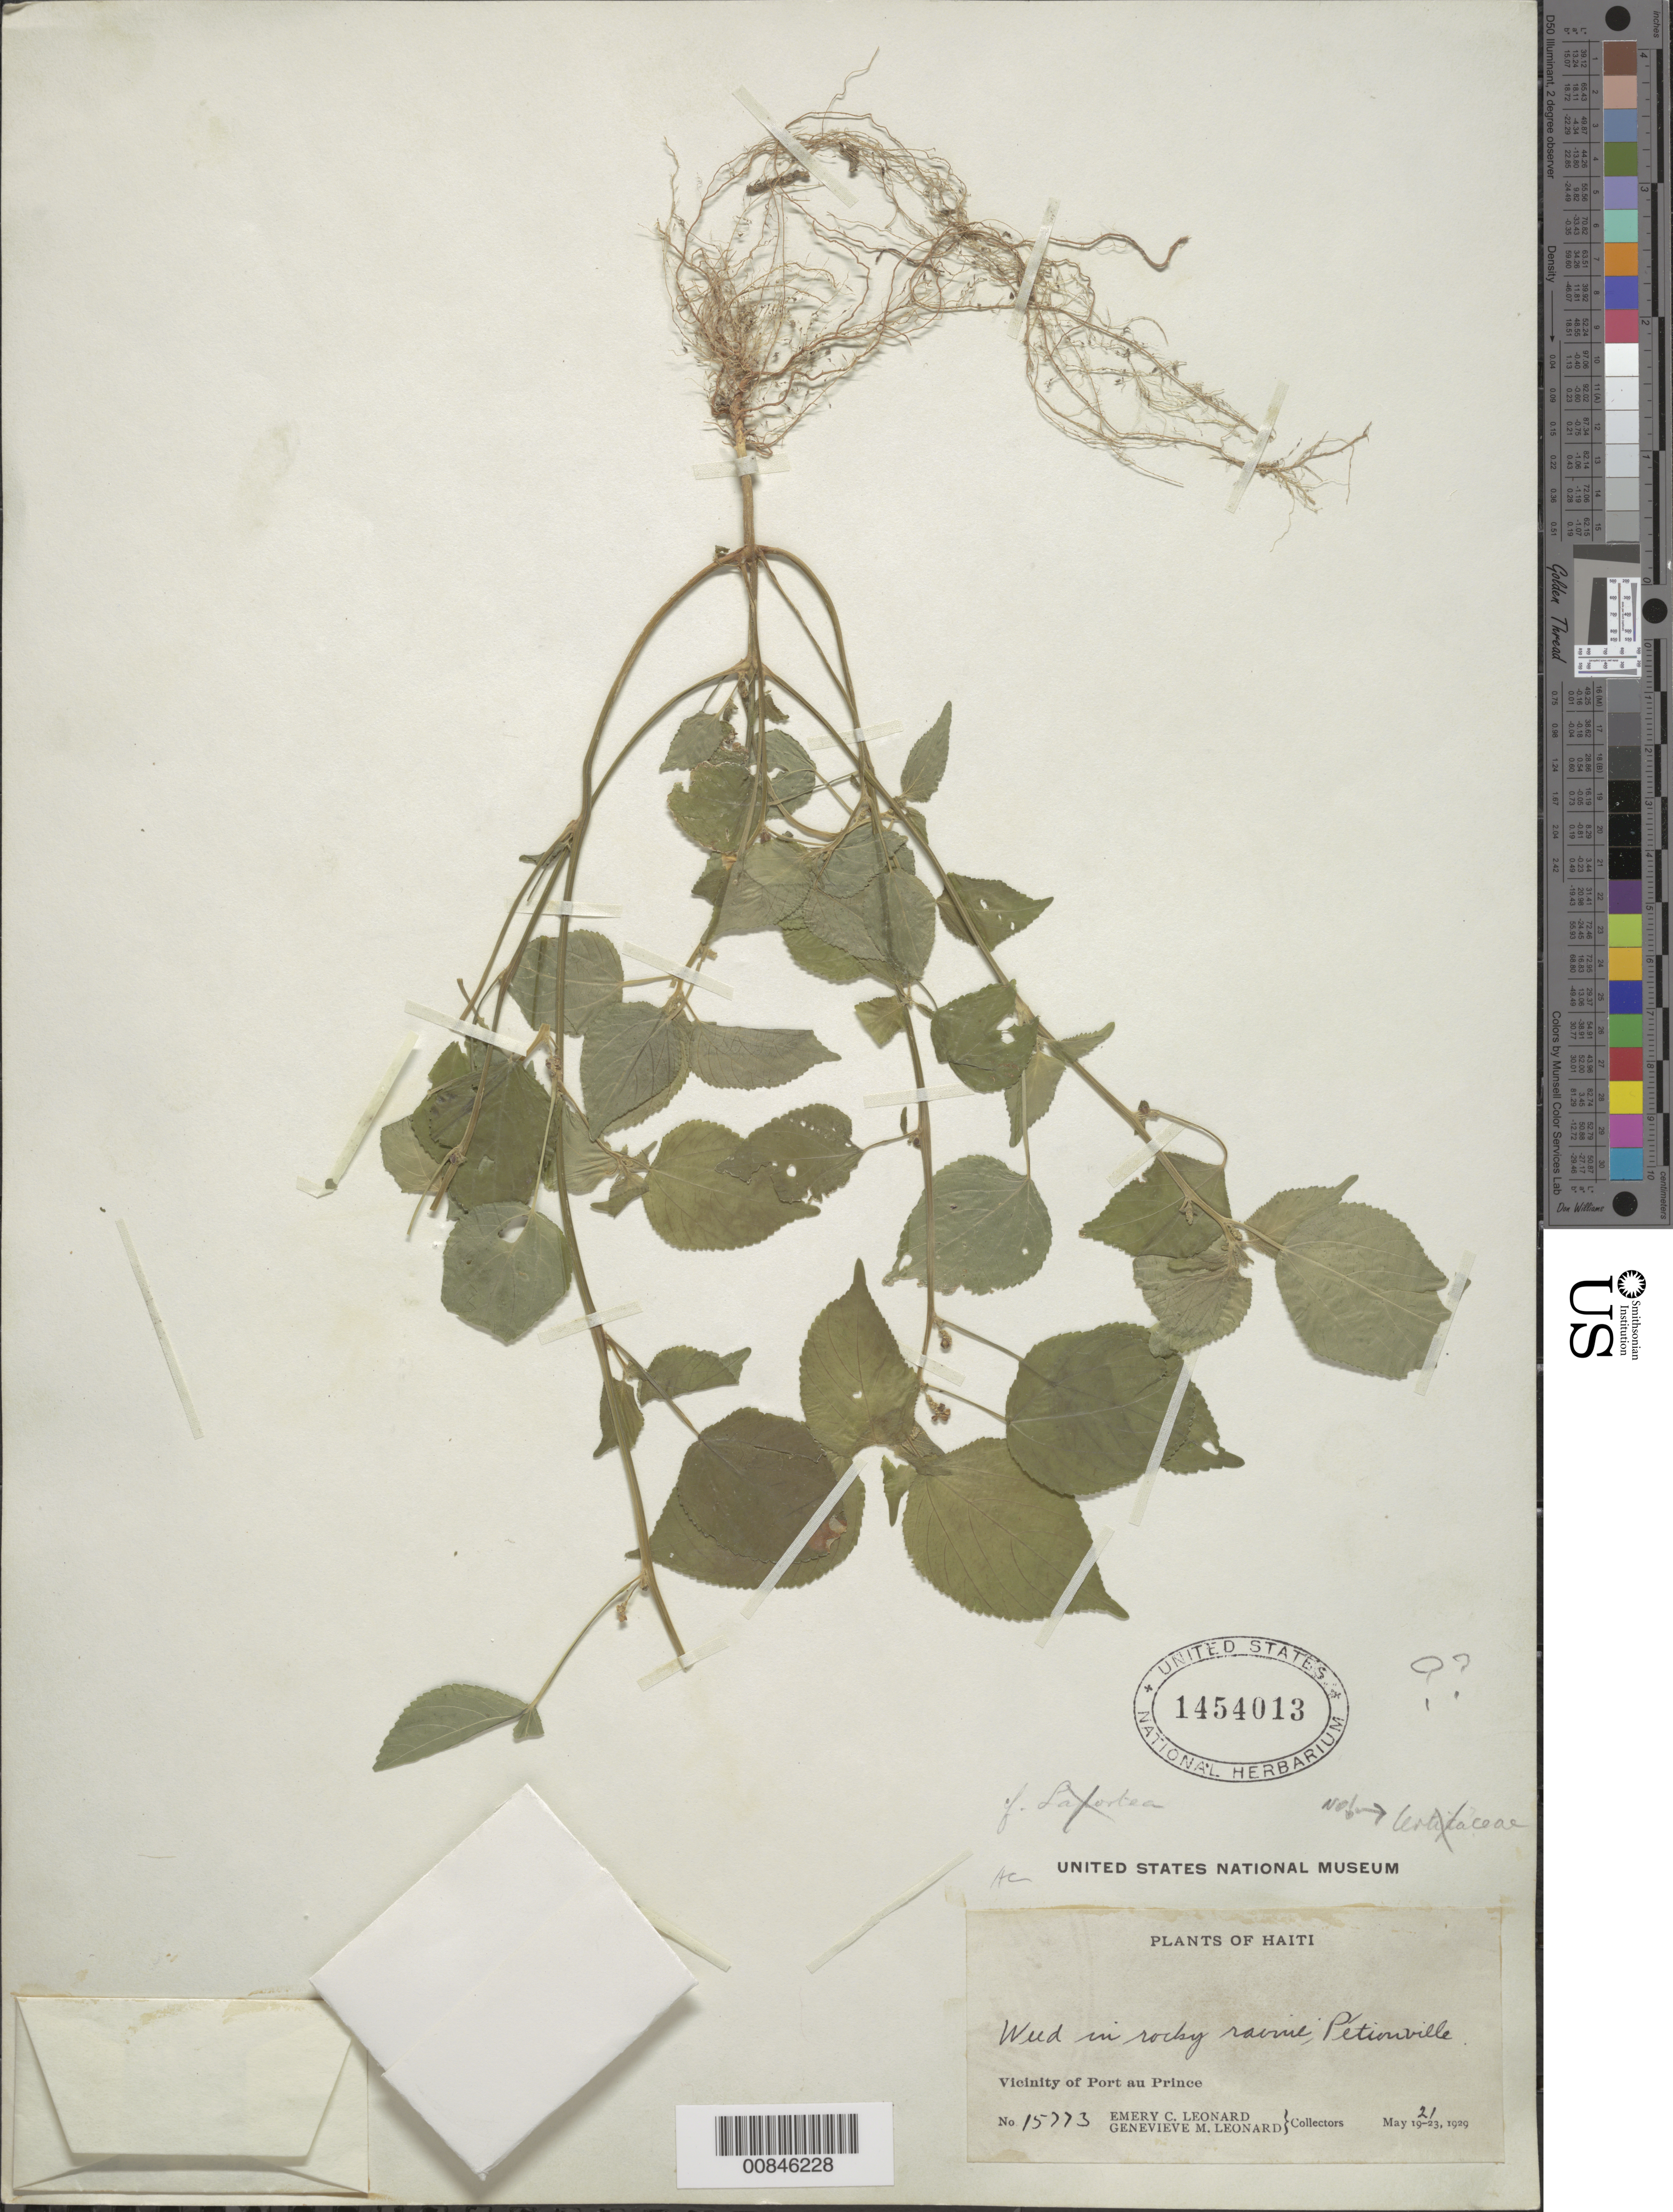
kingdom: Plantae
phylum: Tracheophyta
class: Magnoliopsida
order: Rosales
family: Urticaceae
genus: Laportea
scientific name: Laportea sp.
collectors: E. C. Leonard & G. M. Leonard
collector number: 15773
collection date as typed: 21 May 1929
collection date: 1929-05-21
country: Haiti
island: Hispaniola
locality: Vicinity of Port au Prince. Pétionville.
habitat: In rocky ravine.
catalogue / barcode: US 1454013